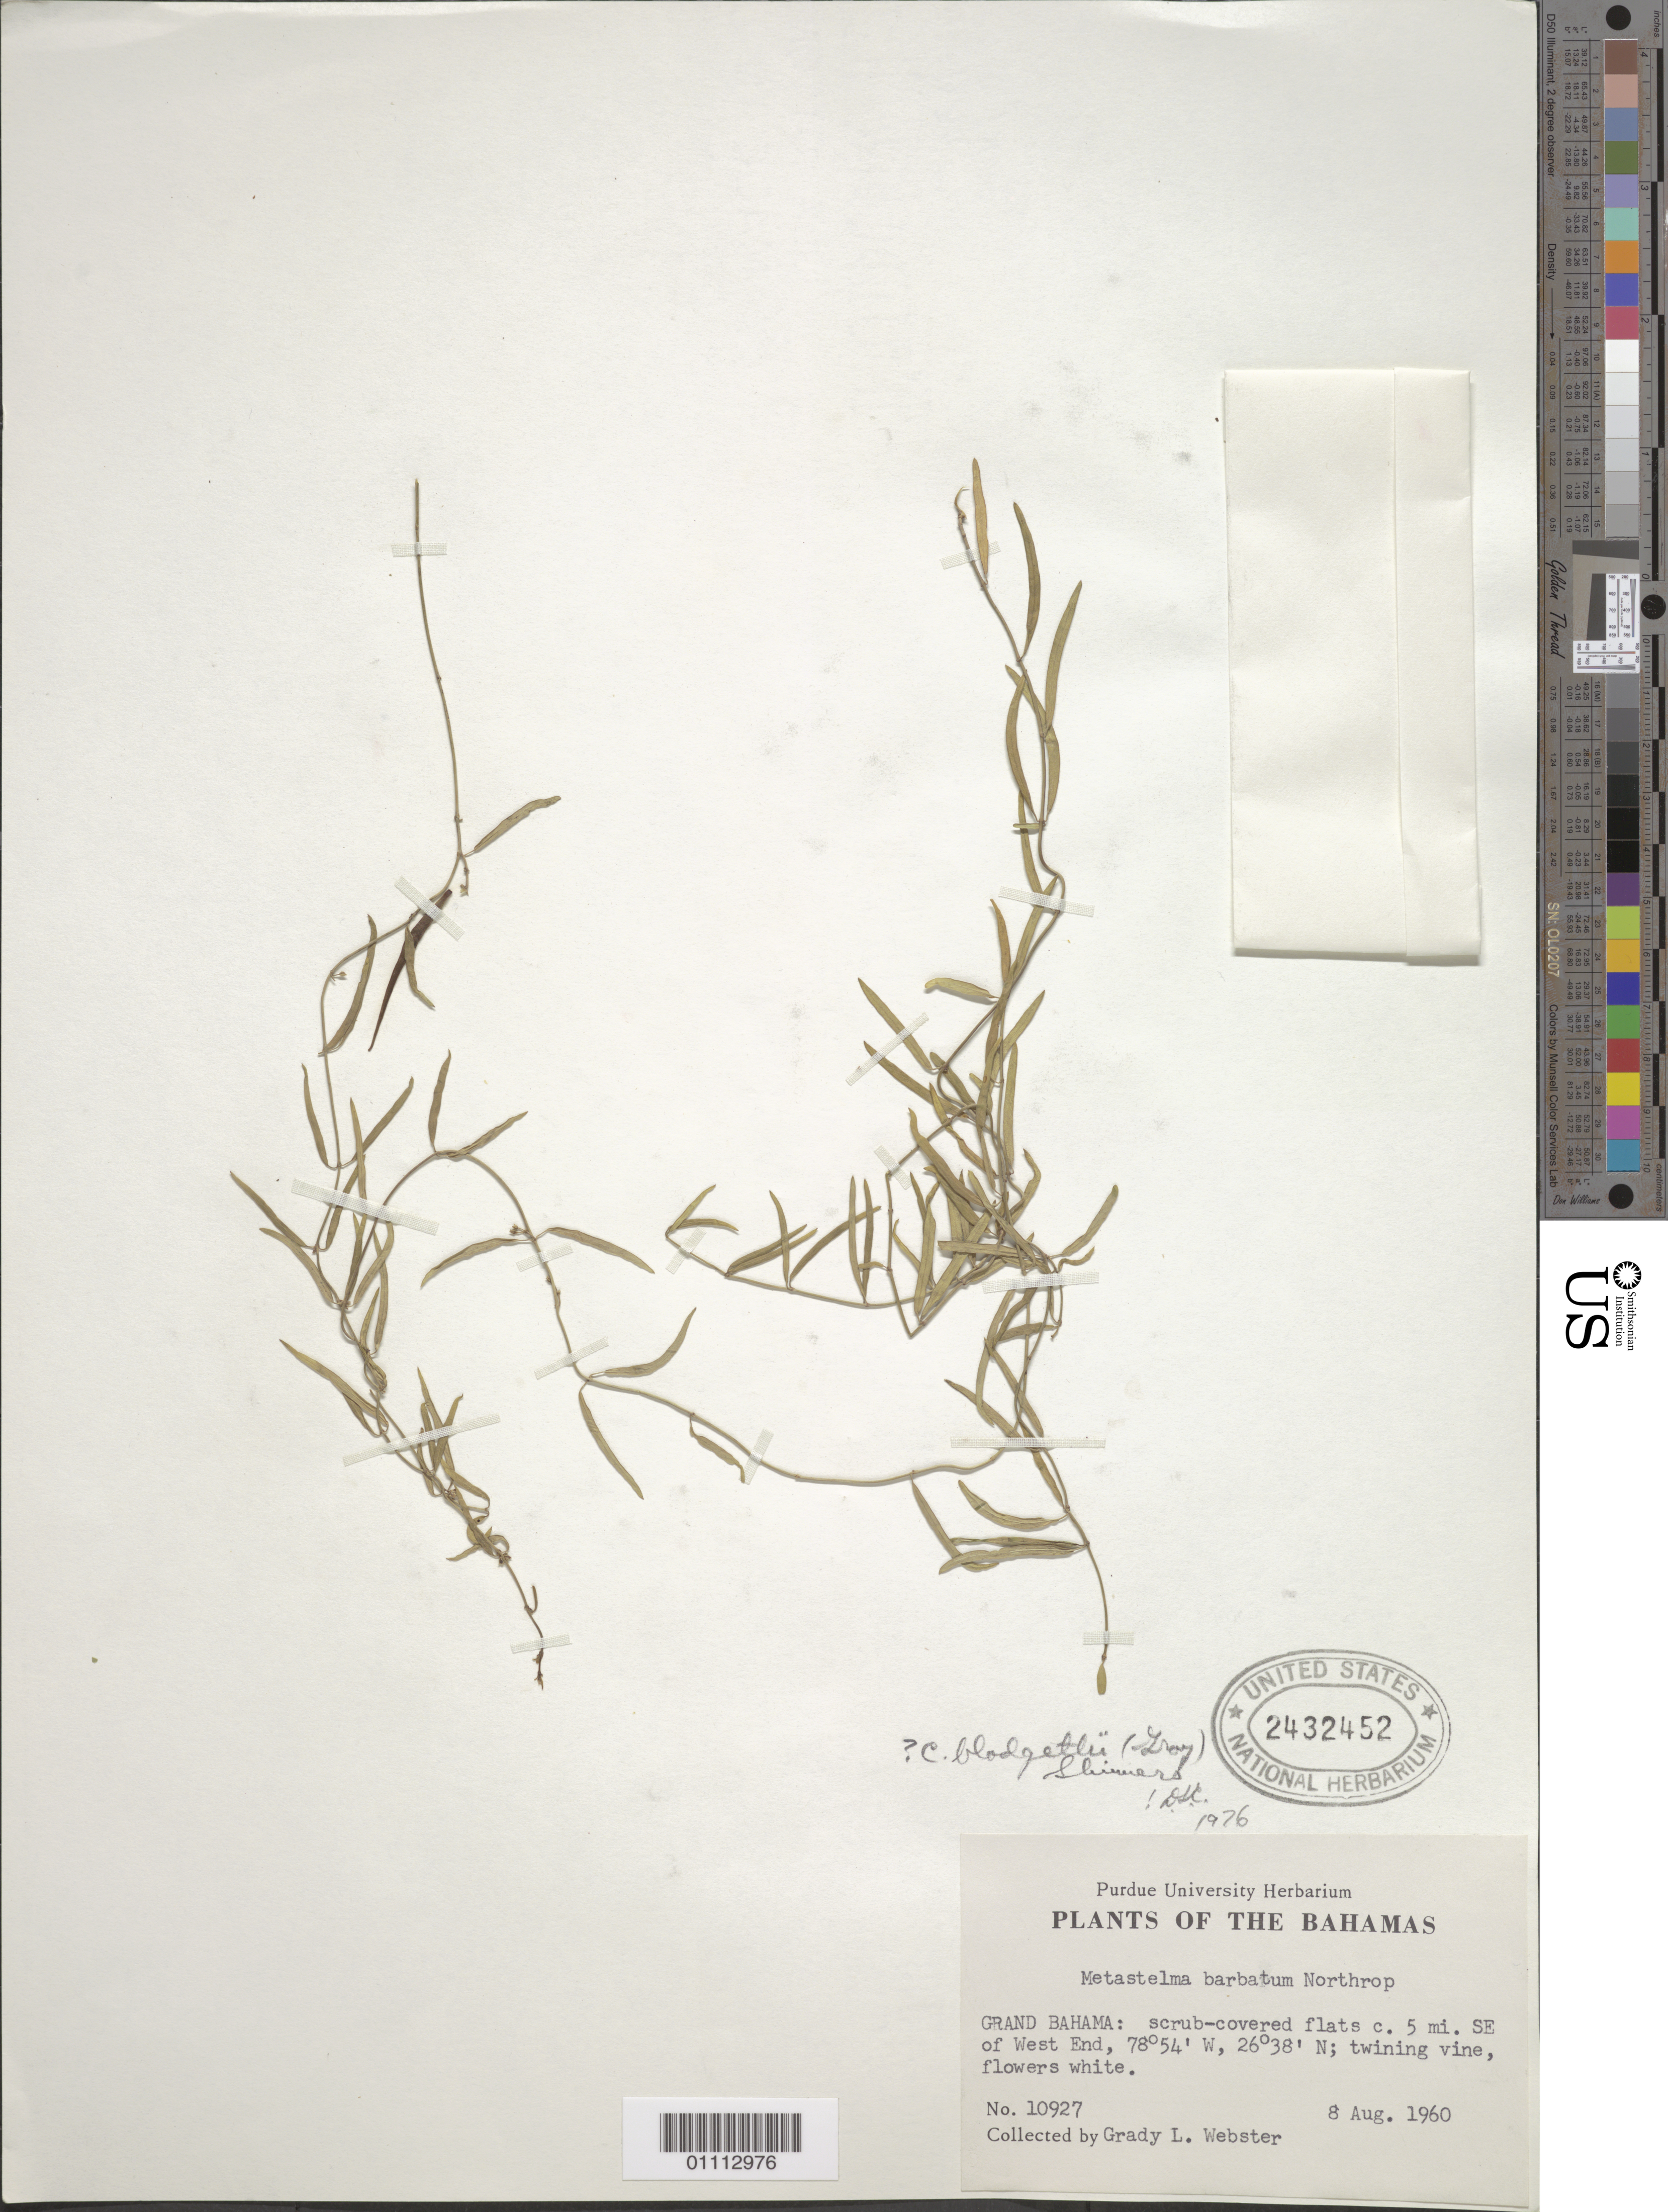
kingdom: Plantae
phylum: Tracheophyta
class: Magnoliopsida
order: Gentianales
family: Apocynaceae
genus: Cynanchum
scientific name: Cynanchum blodgettii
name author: (A. Gray) Shinners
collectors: G. L. Webster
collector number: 10927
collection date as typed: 08 Aug 1960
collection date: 1960-08-08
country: Bahamas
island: Grand Bahama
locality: Scrub-covered flats c. 5 miSE of West End.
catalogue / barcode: US 2432452